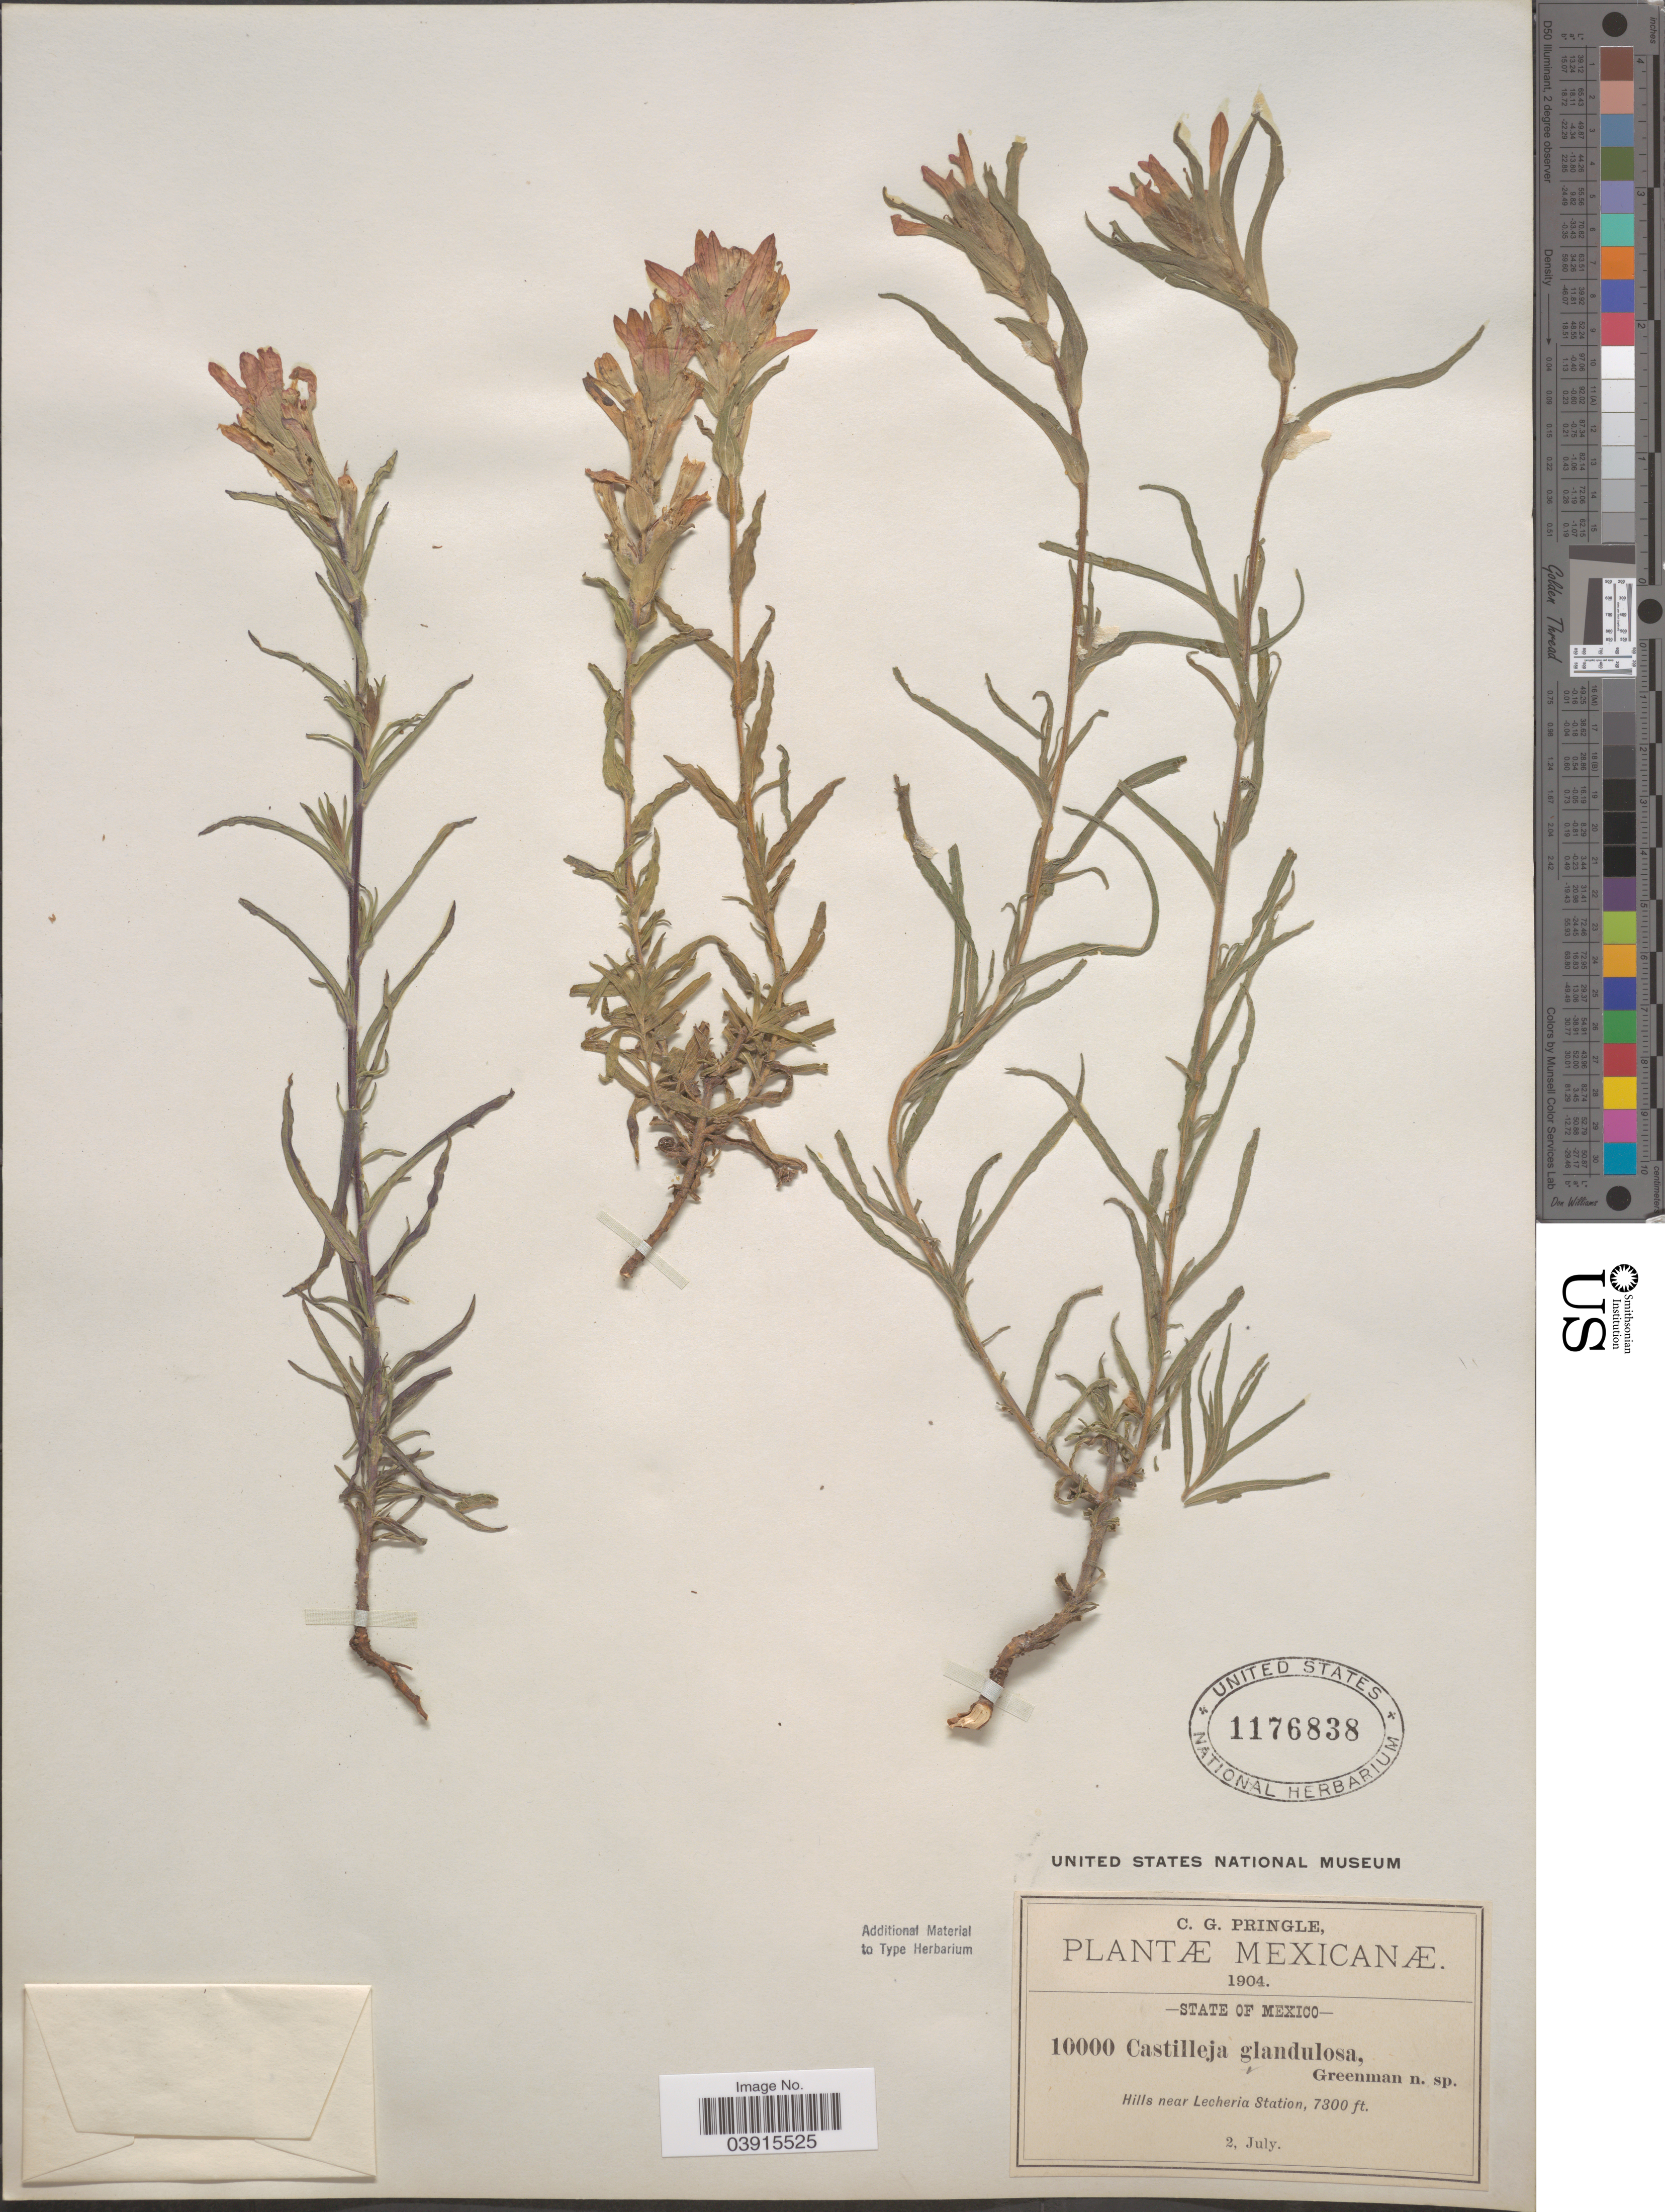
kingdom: Plantae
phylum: Tracheophyta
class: Magnoliopsida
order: Lamiales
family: Orobanchaceae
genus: Castilleja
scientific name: Castilleja scorzonerifolia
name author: Kunth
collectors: C. G. Pringle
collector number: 10000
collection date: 1904-07-02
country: Mexico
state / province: México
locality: Hills near Lecheria Station.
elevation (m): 2225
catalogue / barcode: US 1176838